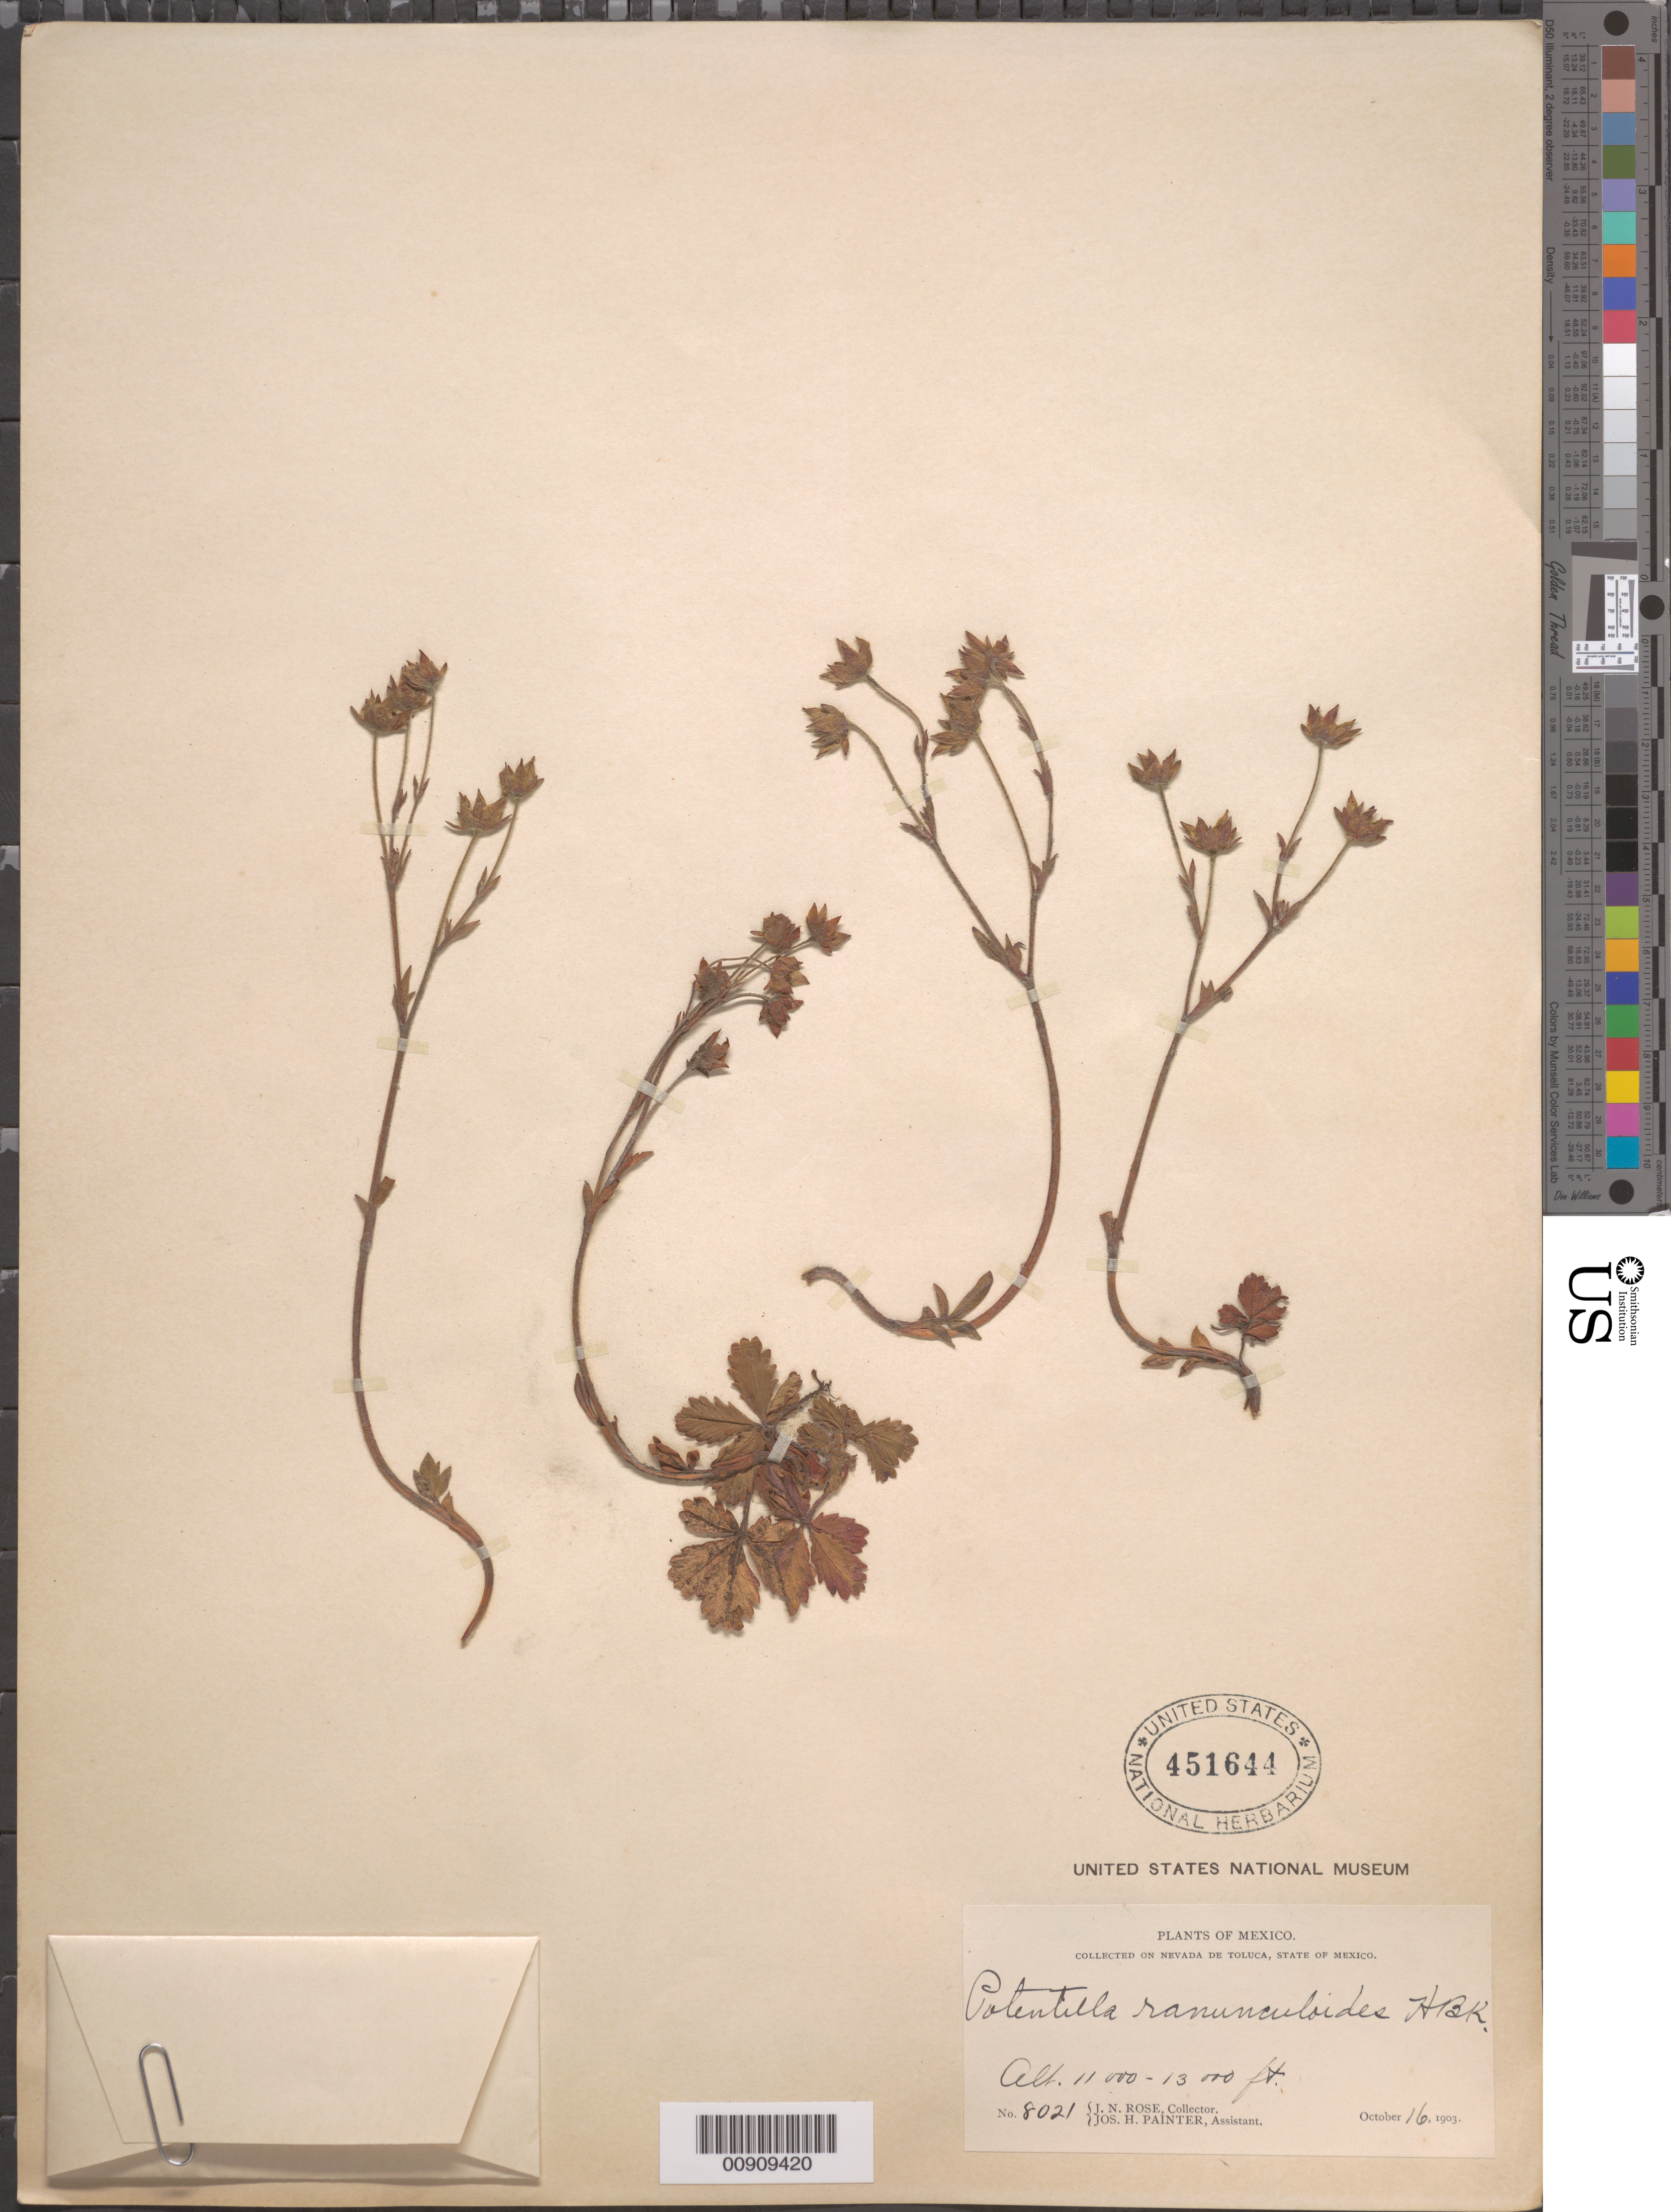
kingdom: Plantae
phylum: Tracheophyta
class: Magnoliopsida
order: Rosales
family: Rosaceae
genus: Potentilla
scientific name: Potentilla ranunculoides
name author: Humb. & Bonpl. ex Nestl.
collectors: J. N. Rose & J. H. Painter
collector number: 8021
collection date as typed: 16 Oct 1903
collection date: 1903-10-16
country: Mexico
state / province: México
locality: Nevada [sic] de Toluca, State of Mexico.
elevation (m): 3353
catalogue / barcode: US 451644